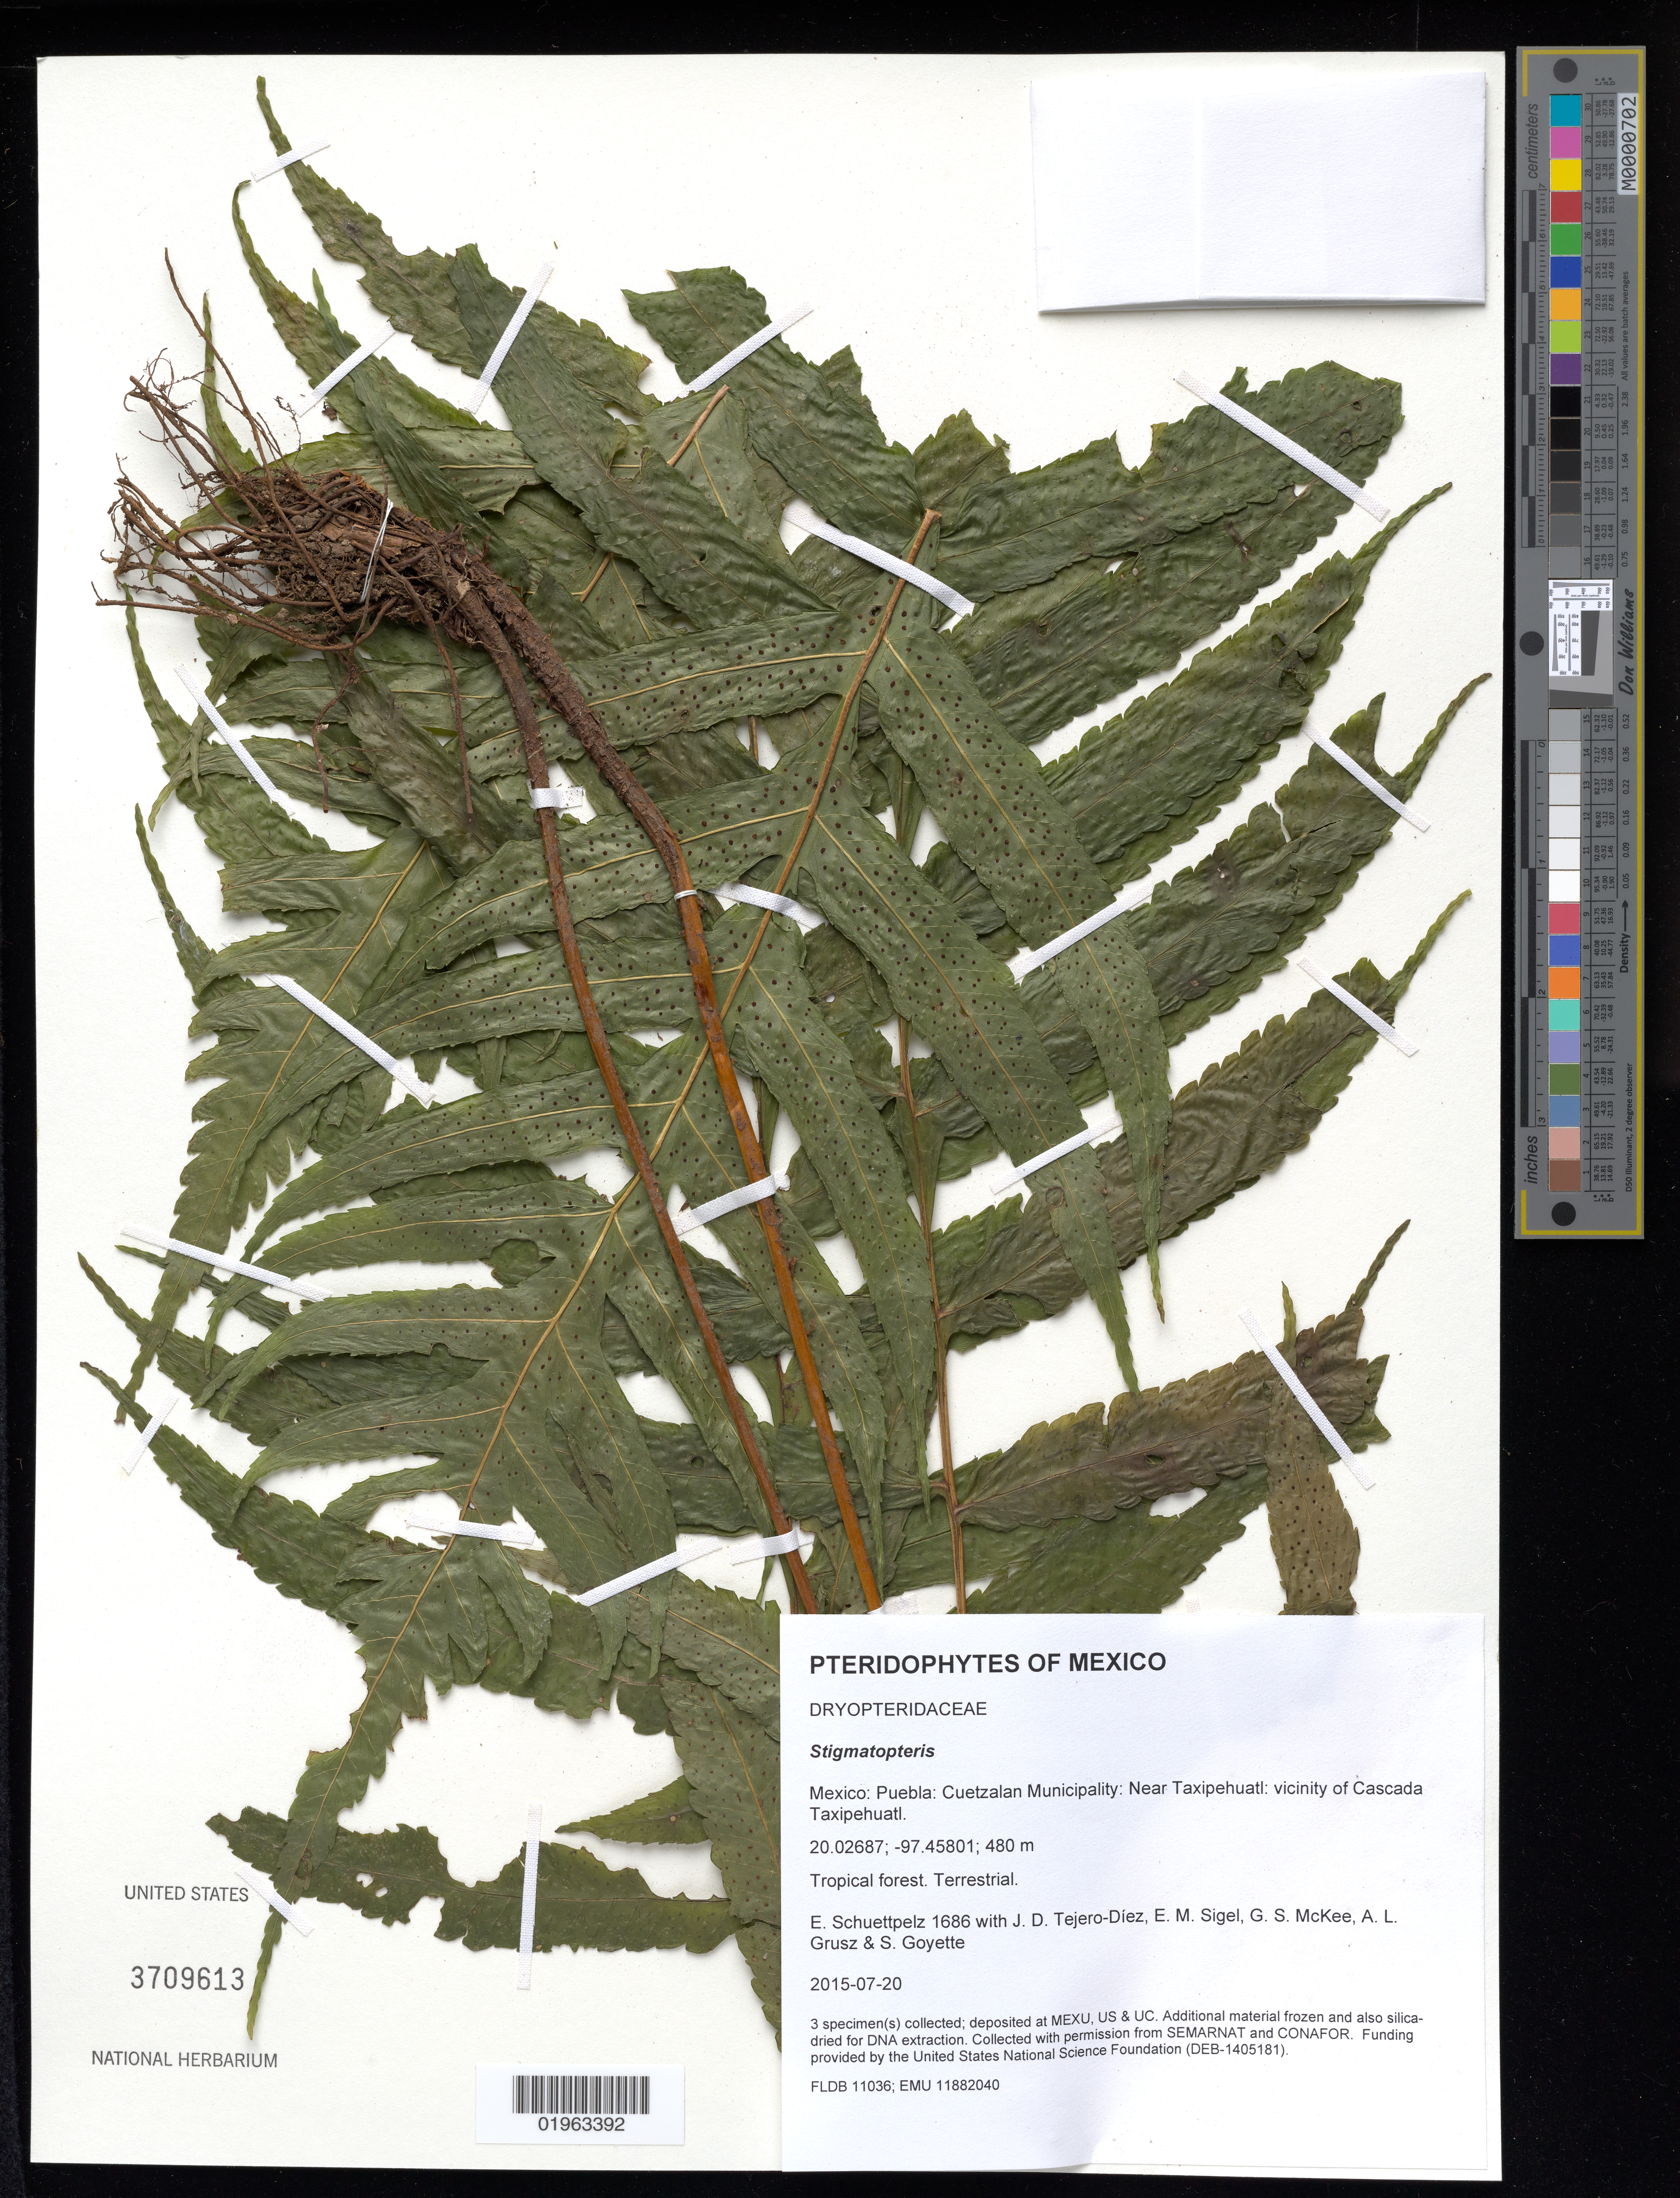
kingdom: Plantae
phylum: Tracheophyta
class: Polypodiopsida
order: Polypodiales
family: Dryopteridaceae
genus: Stigmatopteris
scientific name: Stigmatopteris sp.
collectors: E. Schuettpelz, D. Tejero-Díez, E. M. Sigel, G. S. McKee & A. Grusz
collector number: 1686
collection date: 2015-07-20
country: Mexico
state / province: Puebla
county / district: Cuetzalan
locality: Near Taxipehuatl: vicinity of Cascada Taxipehuatl.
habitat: Tropical forest.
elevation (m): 480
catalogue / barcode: US 3709613